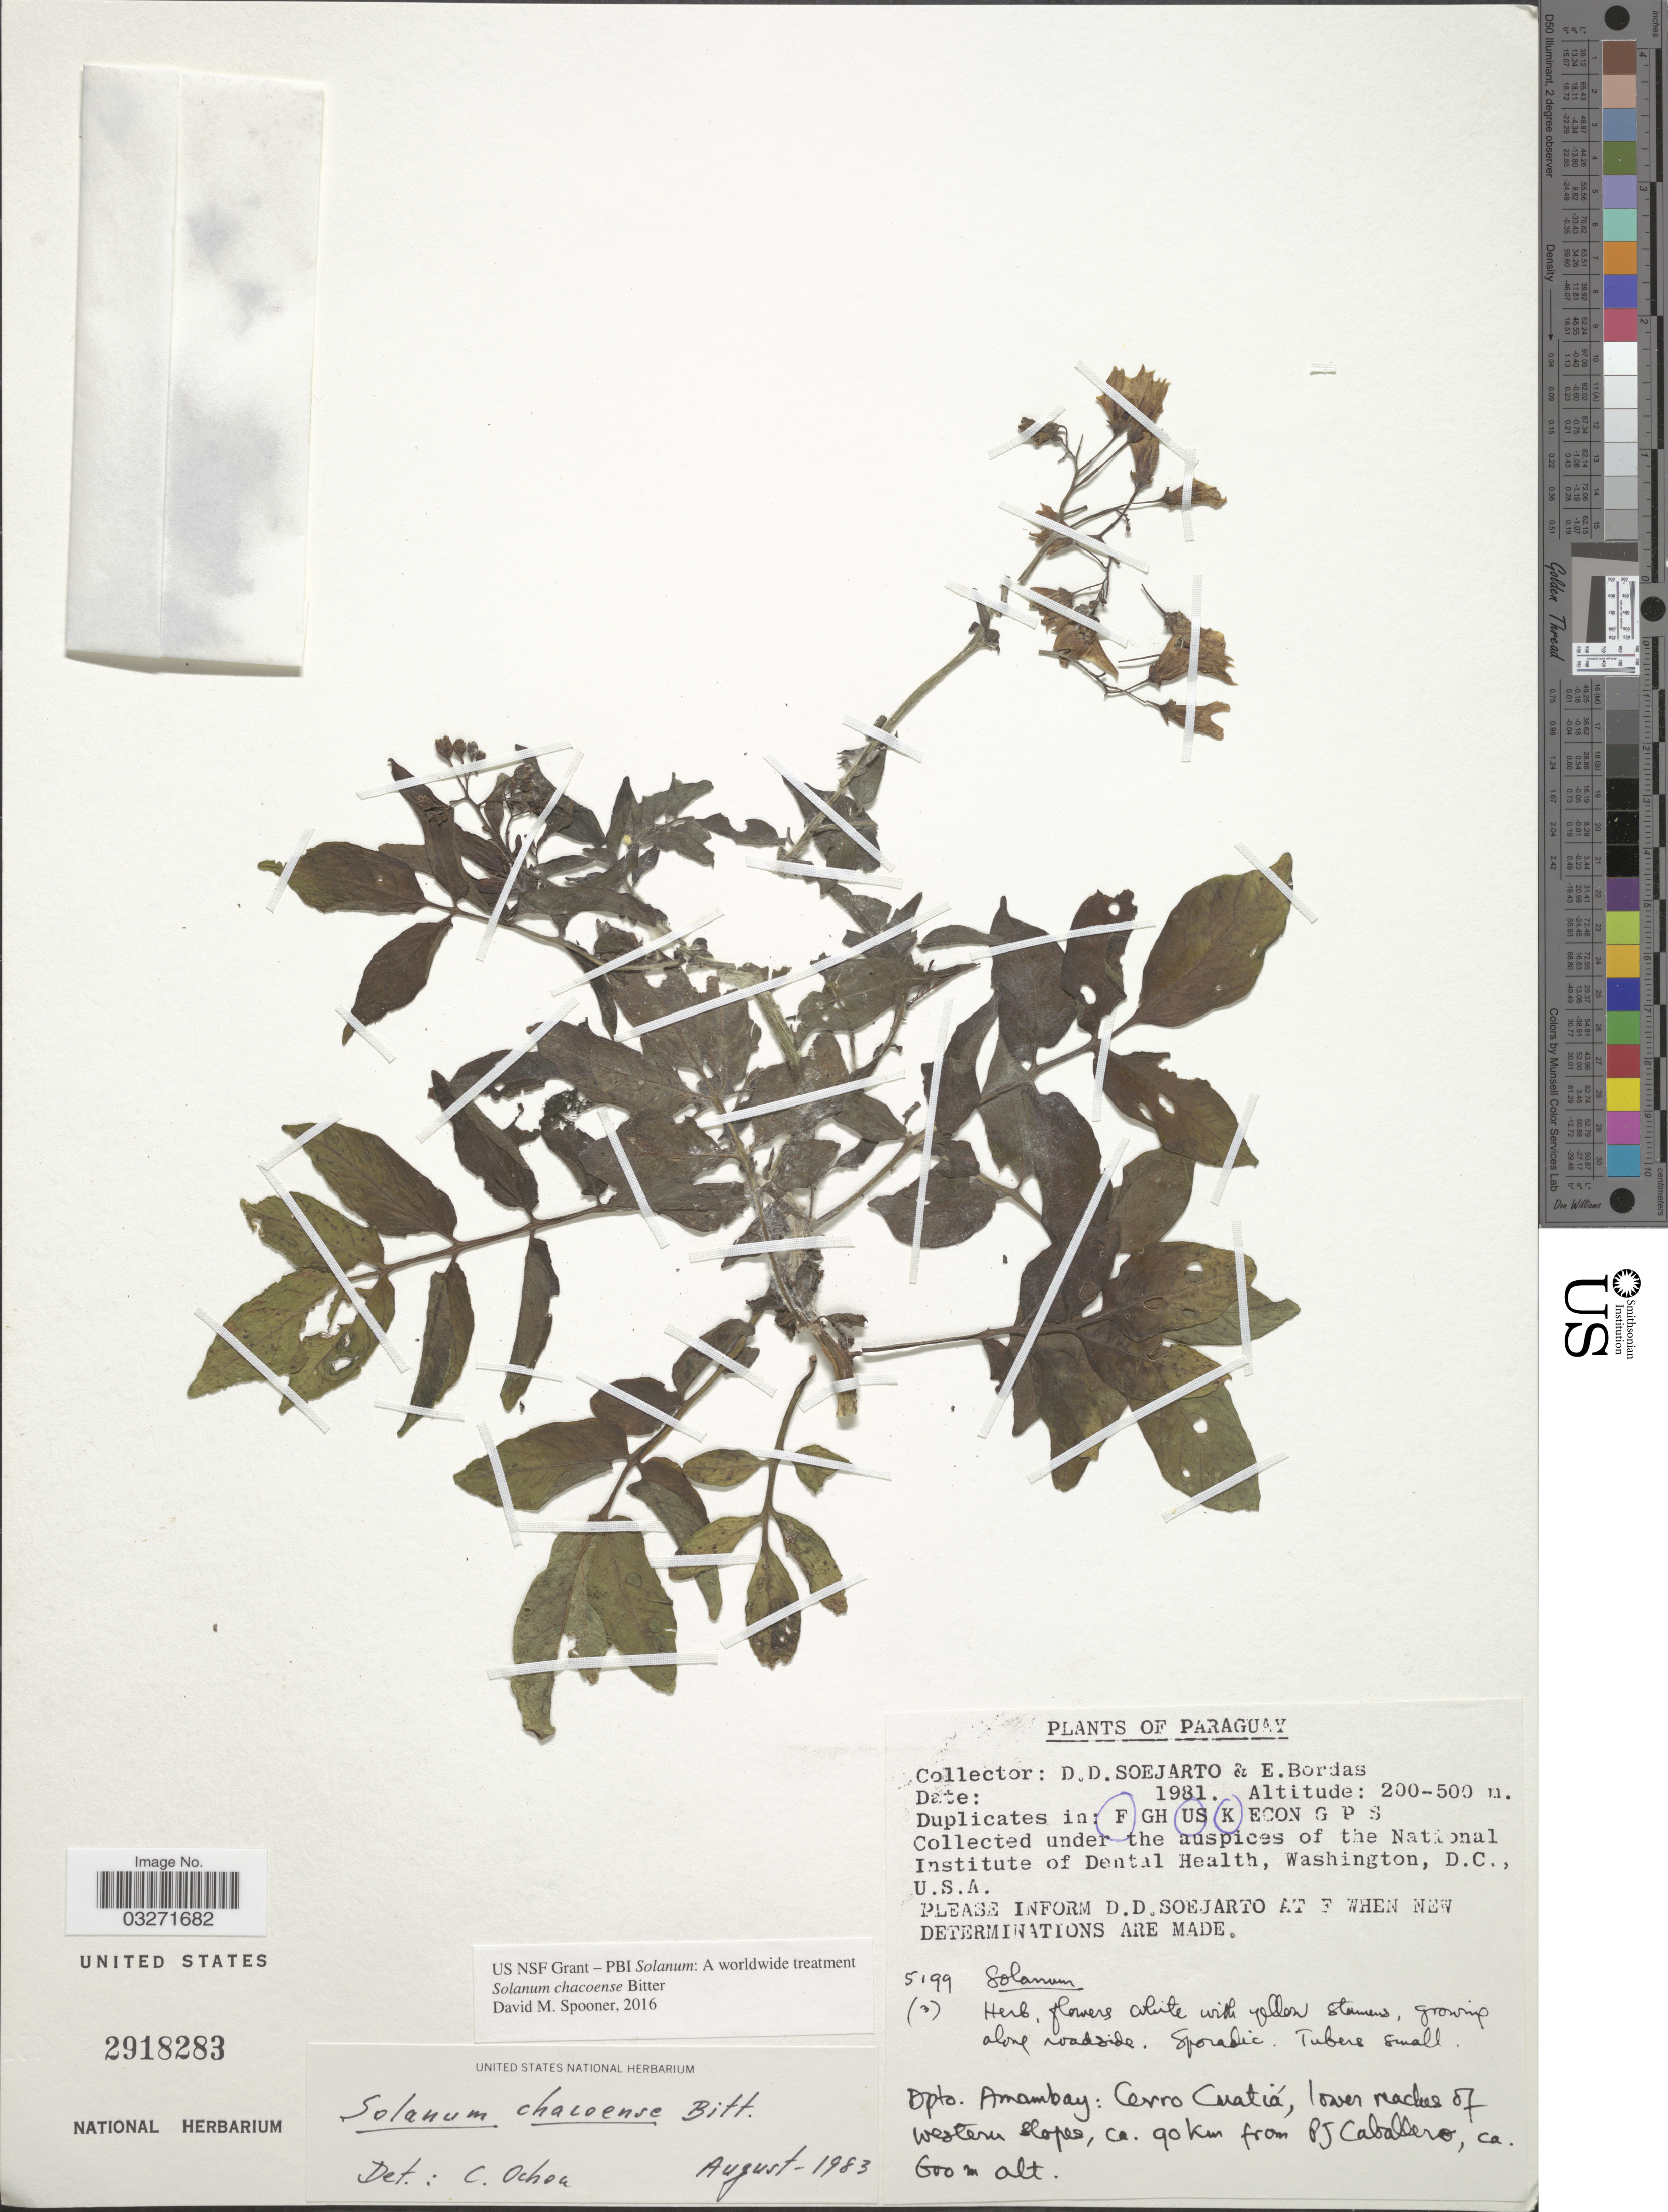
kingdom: Plantae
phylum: Tracheophyta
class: Magnoliopsida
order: Solanales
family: Solanaceae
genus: Solanum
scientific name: Solanum chacoense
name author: Bitt.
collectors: E. Bordas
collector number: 5199?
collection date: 1981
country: Paraguay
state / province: Amambay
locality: Dpto. Amambay: Cerro Cuatiá, lower reaches of western slopes, ca. 90 km from PJ Caballero.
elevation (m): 600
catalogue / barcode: US 2918283